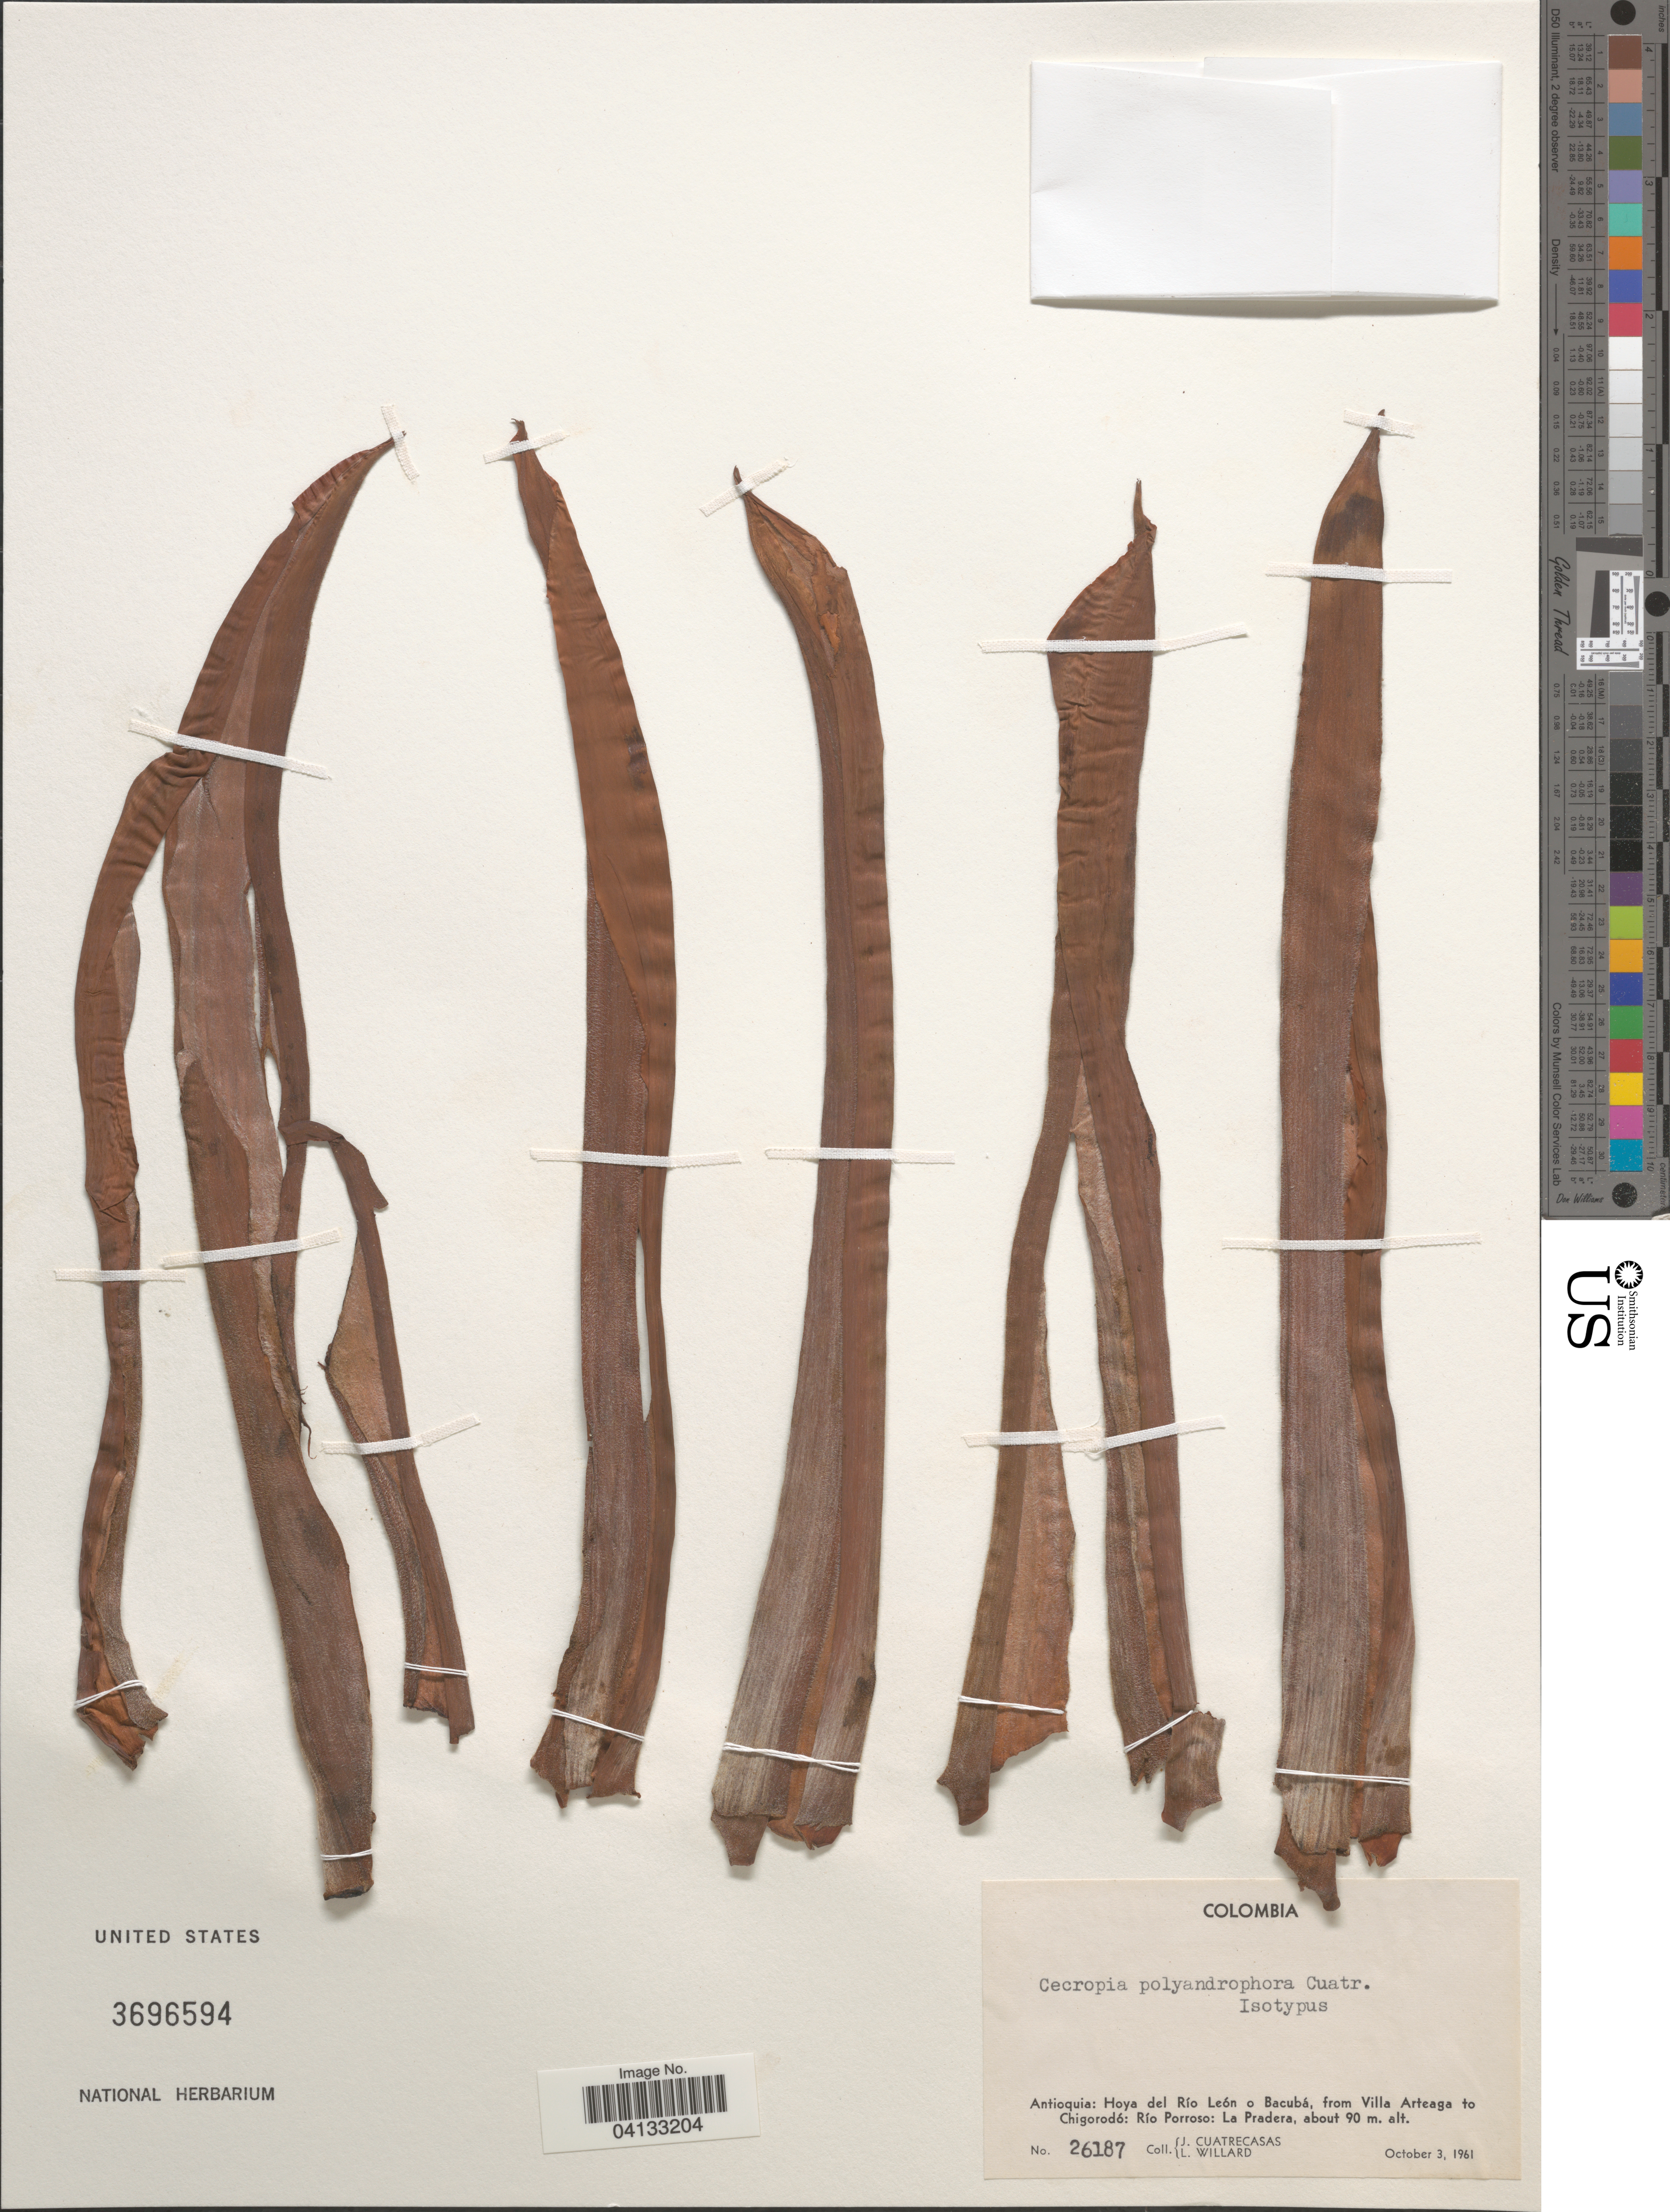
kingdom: Plantae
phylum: Tracheophyta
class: Magnoliopsida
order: Rosales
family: Urticaceae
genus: Cecropia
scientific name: Cecropia polyandrophora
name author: Cuatrec.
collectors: J. Cuatrecasas & L. Willard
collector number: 26187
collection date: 1961-10-03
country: Colombia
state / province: Antioquia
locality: Hoya del Río León o Bacubá, from Villa Arteaga to Chigorodó: Río Porroso: La Pradera.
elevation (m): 90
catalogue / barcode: US 3696594